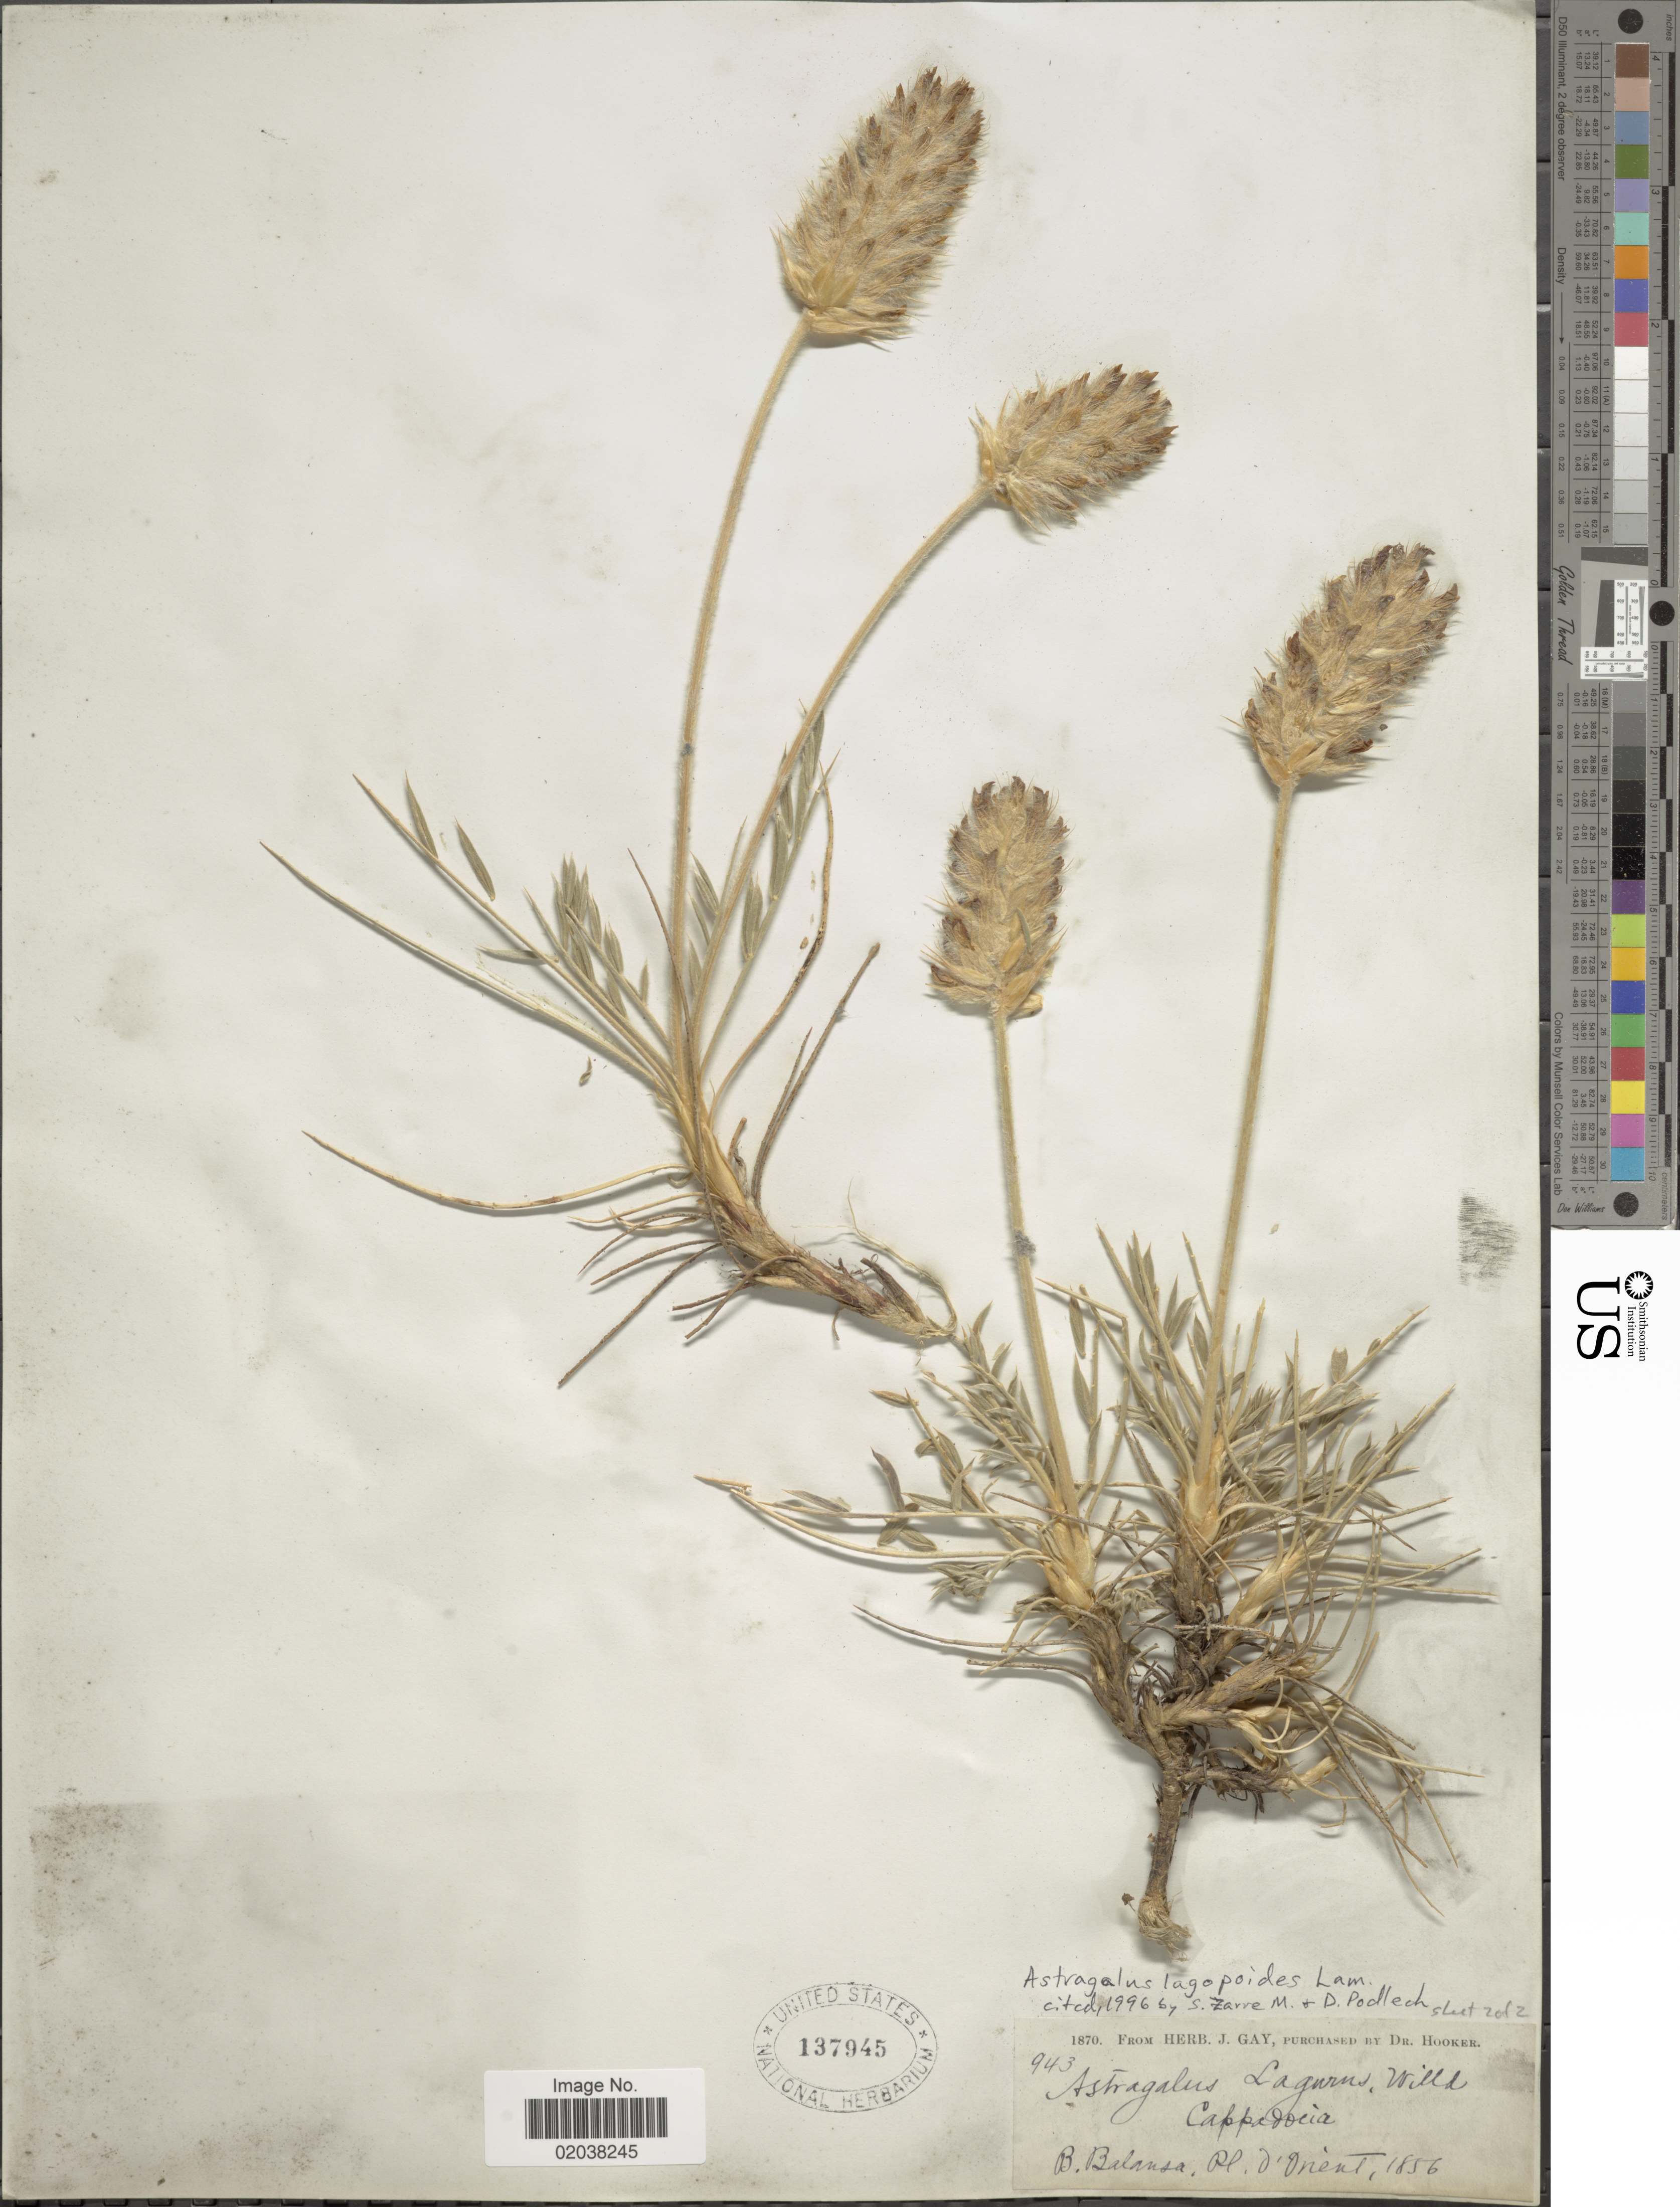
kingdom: Plantae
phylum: Tracheophyta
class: Magnoliopsida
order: Fabales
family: Fabaceae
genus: Astragalus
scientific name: Astragalus lagopoides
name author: Lam.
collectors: B. Balansa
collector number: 943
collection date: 1856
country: Turkey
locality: Cappadocia, d'Orient.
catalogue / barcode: US 137945